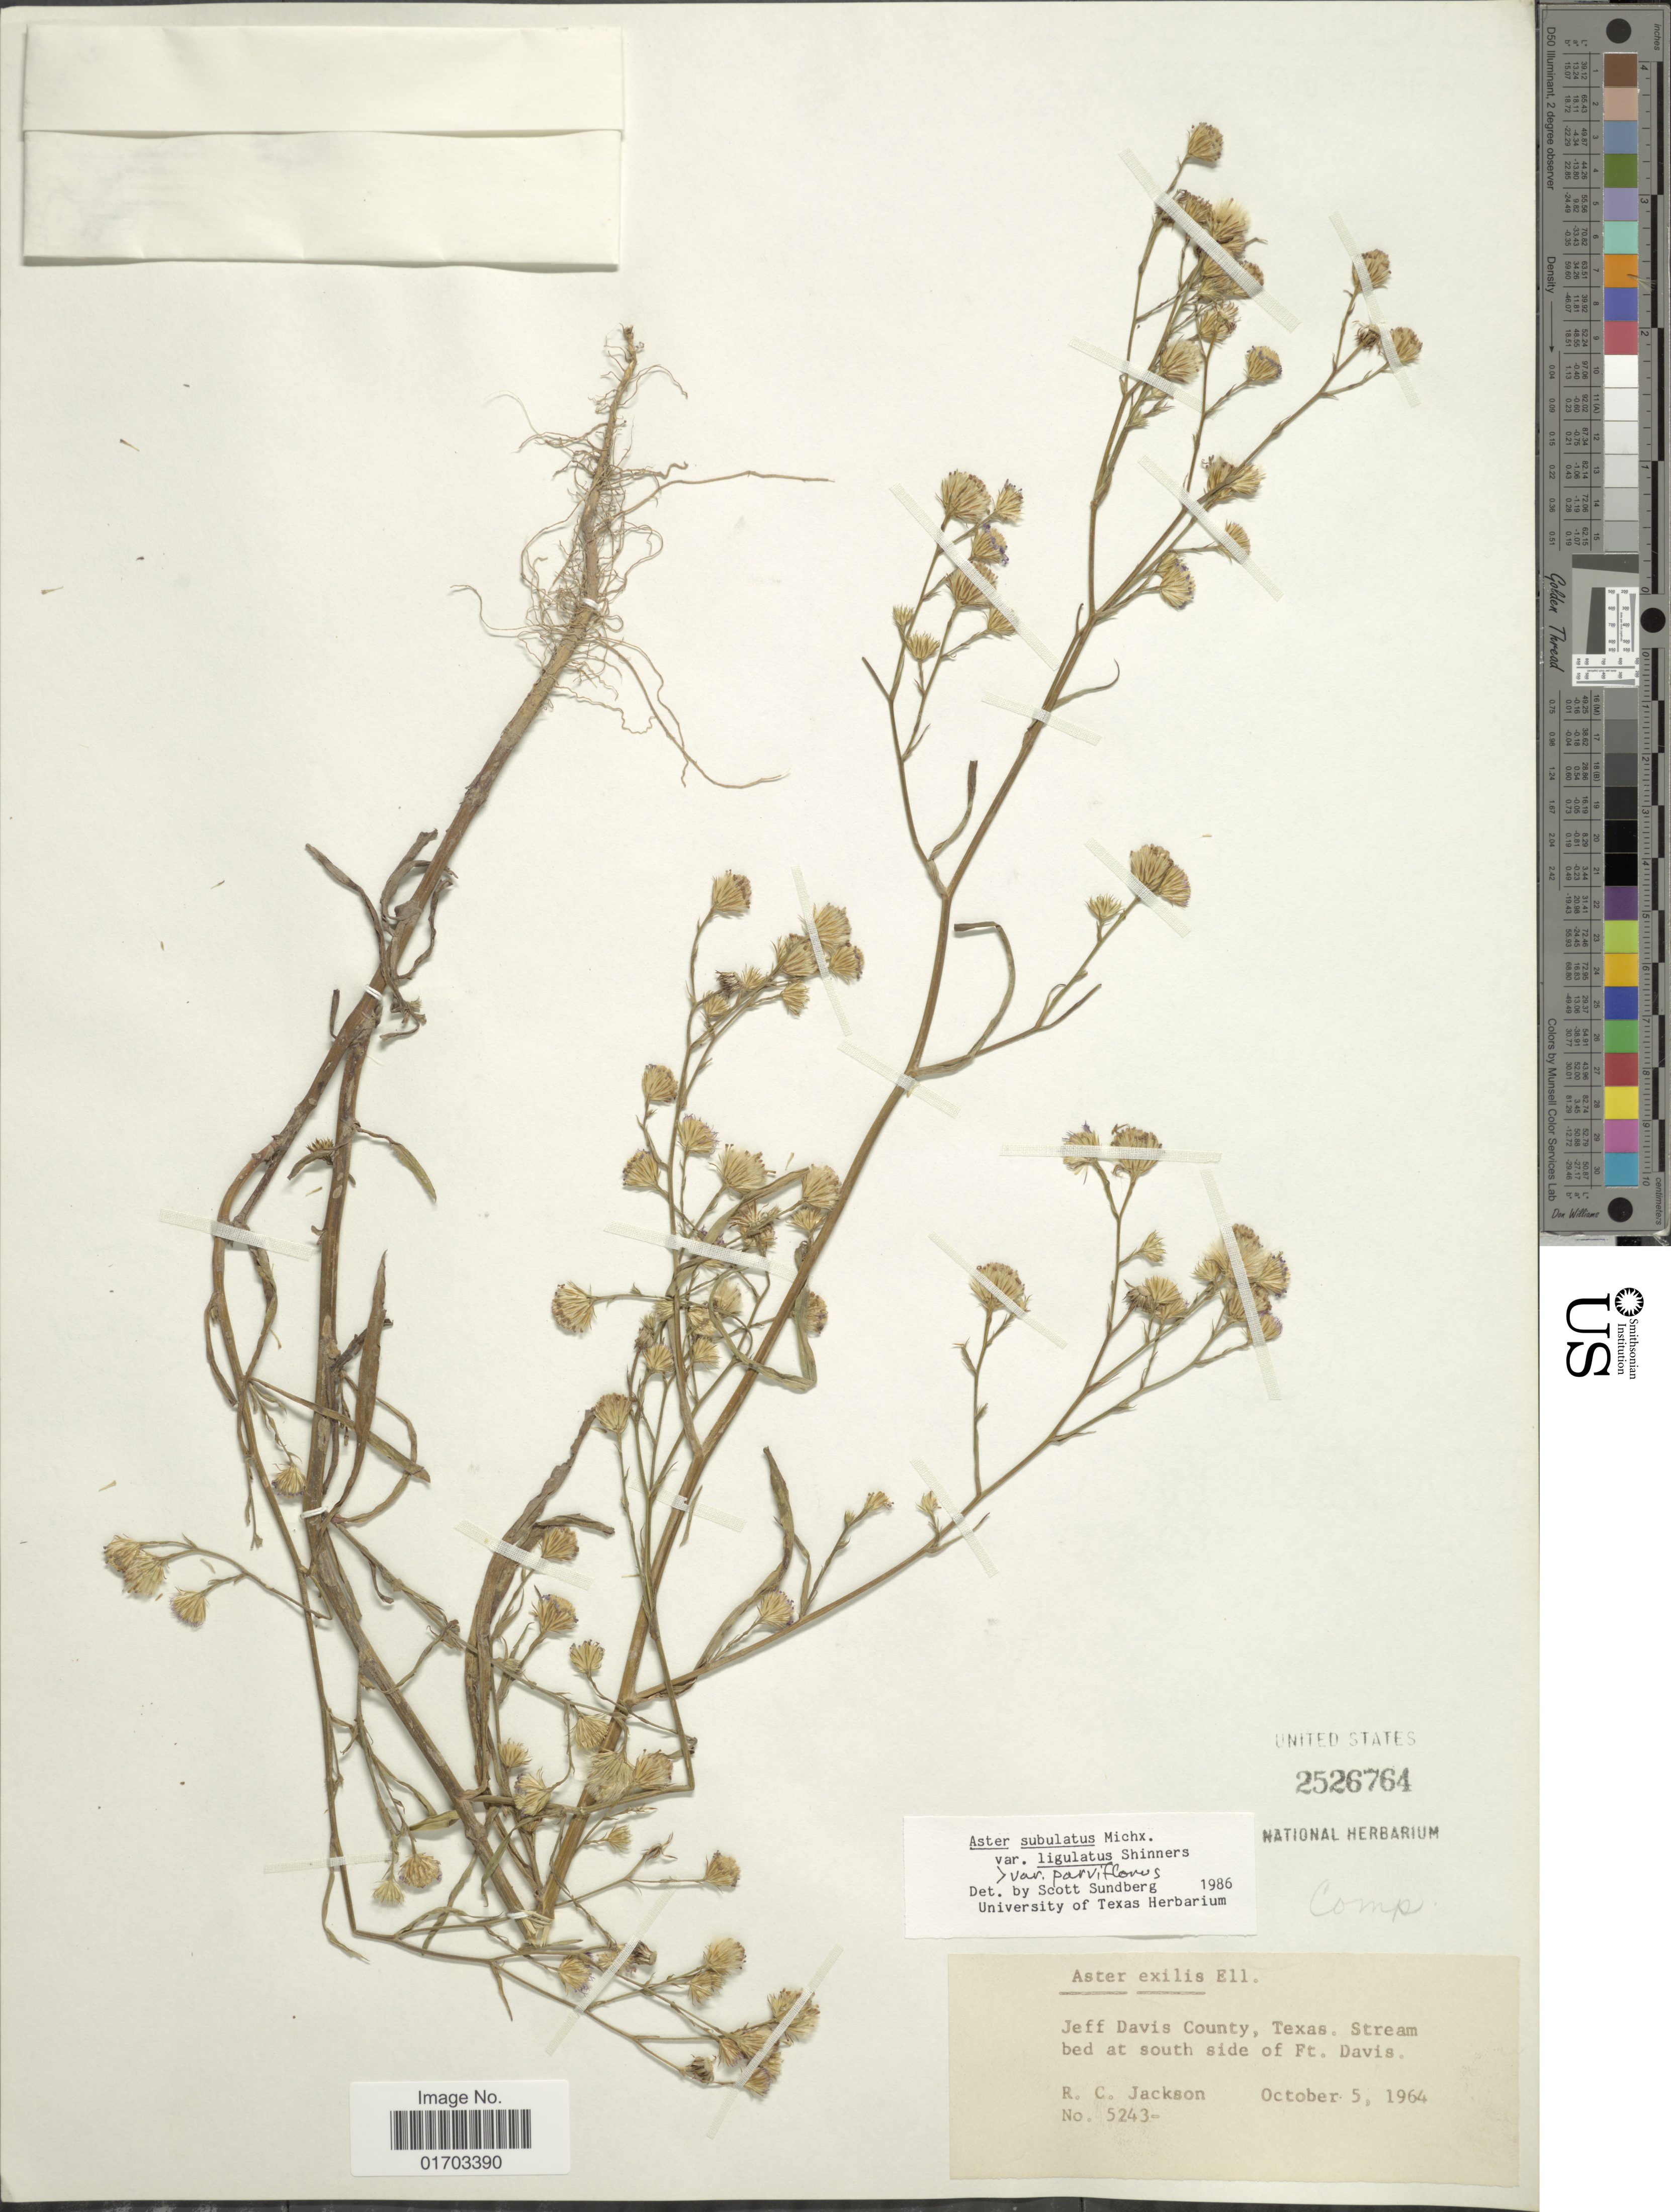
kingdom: Plantae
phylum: Tracheophyta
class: Magnoliopsida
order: Asterales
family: Asteraceae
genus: Symphyotrichum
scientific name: Symphyotrichum subulatum var. ligulatum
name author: (Shinners) S.D. Sundb.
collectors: R. C. Jackson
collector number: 5243-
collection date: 1964-10-05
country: United States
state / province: Texas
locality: Jeff Davis County, stream bed at south side of Ft. Davis.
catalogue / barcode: US 2526764